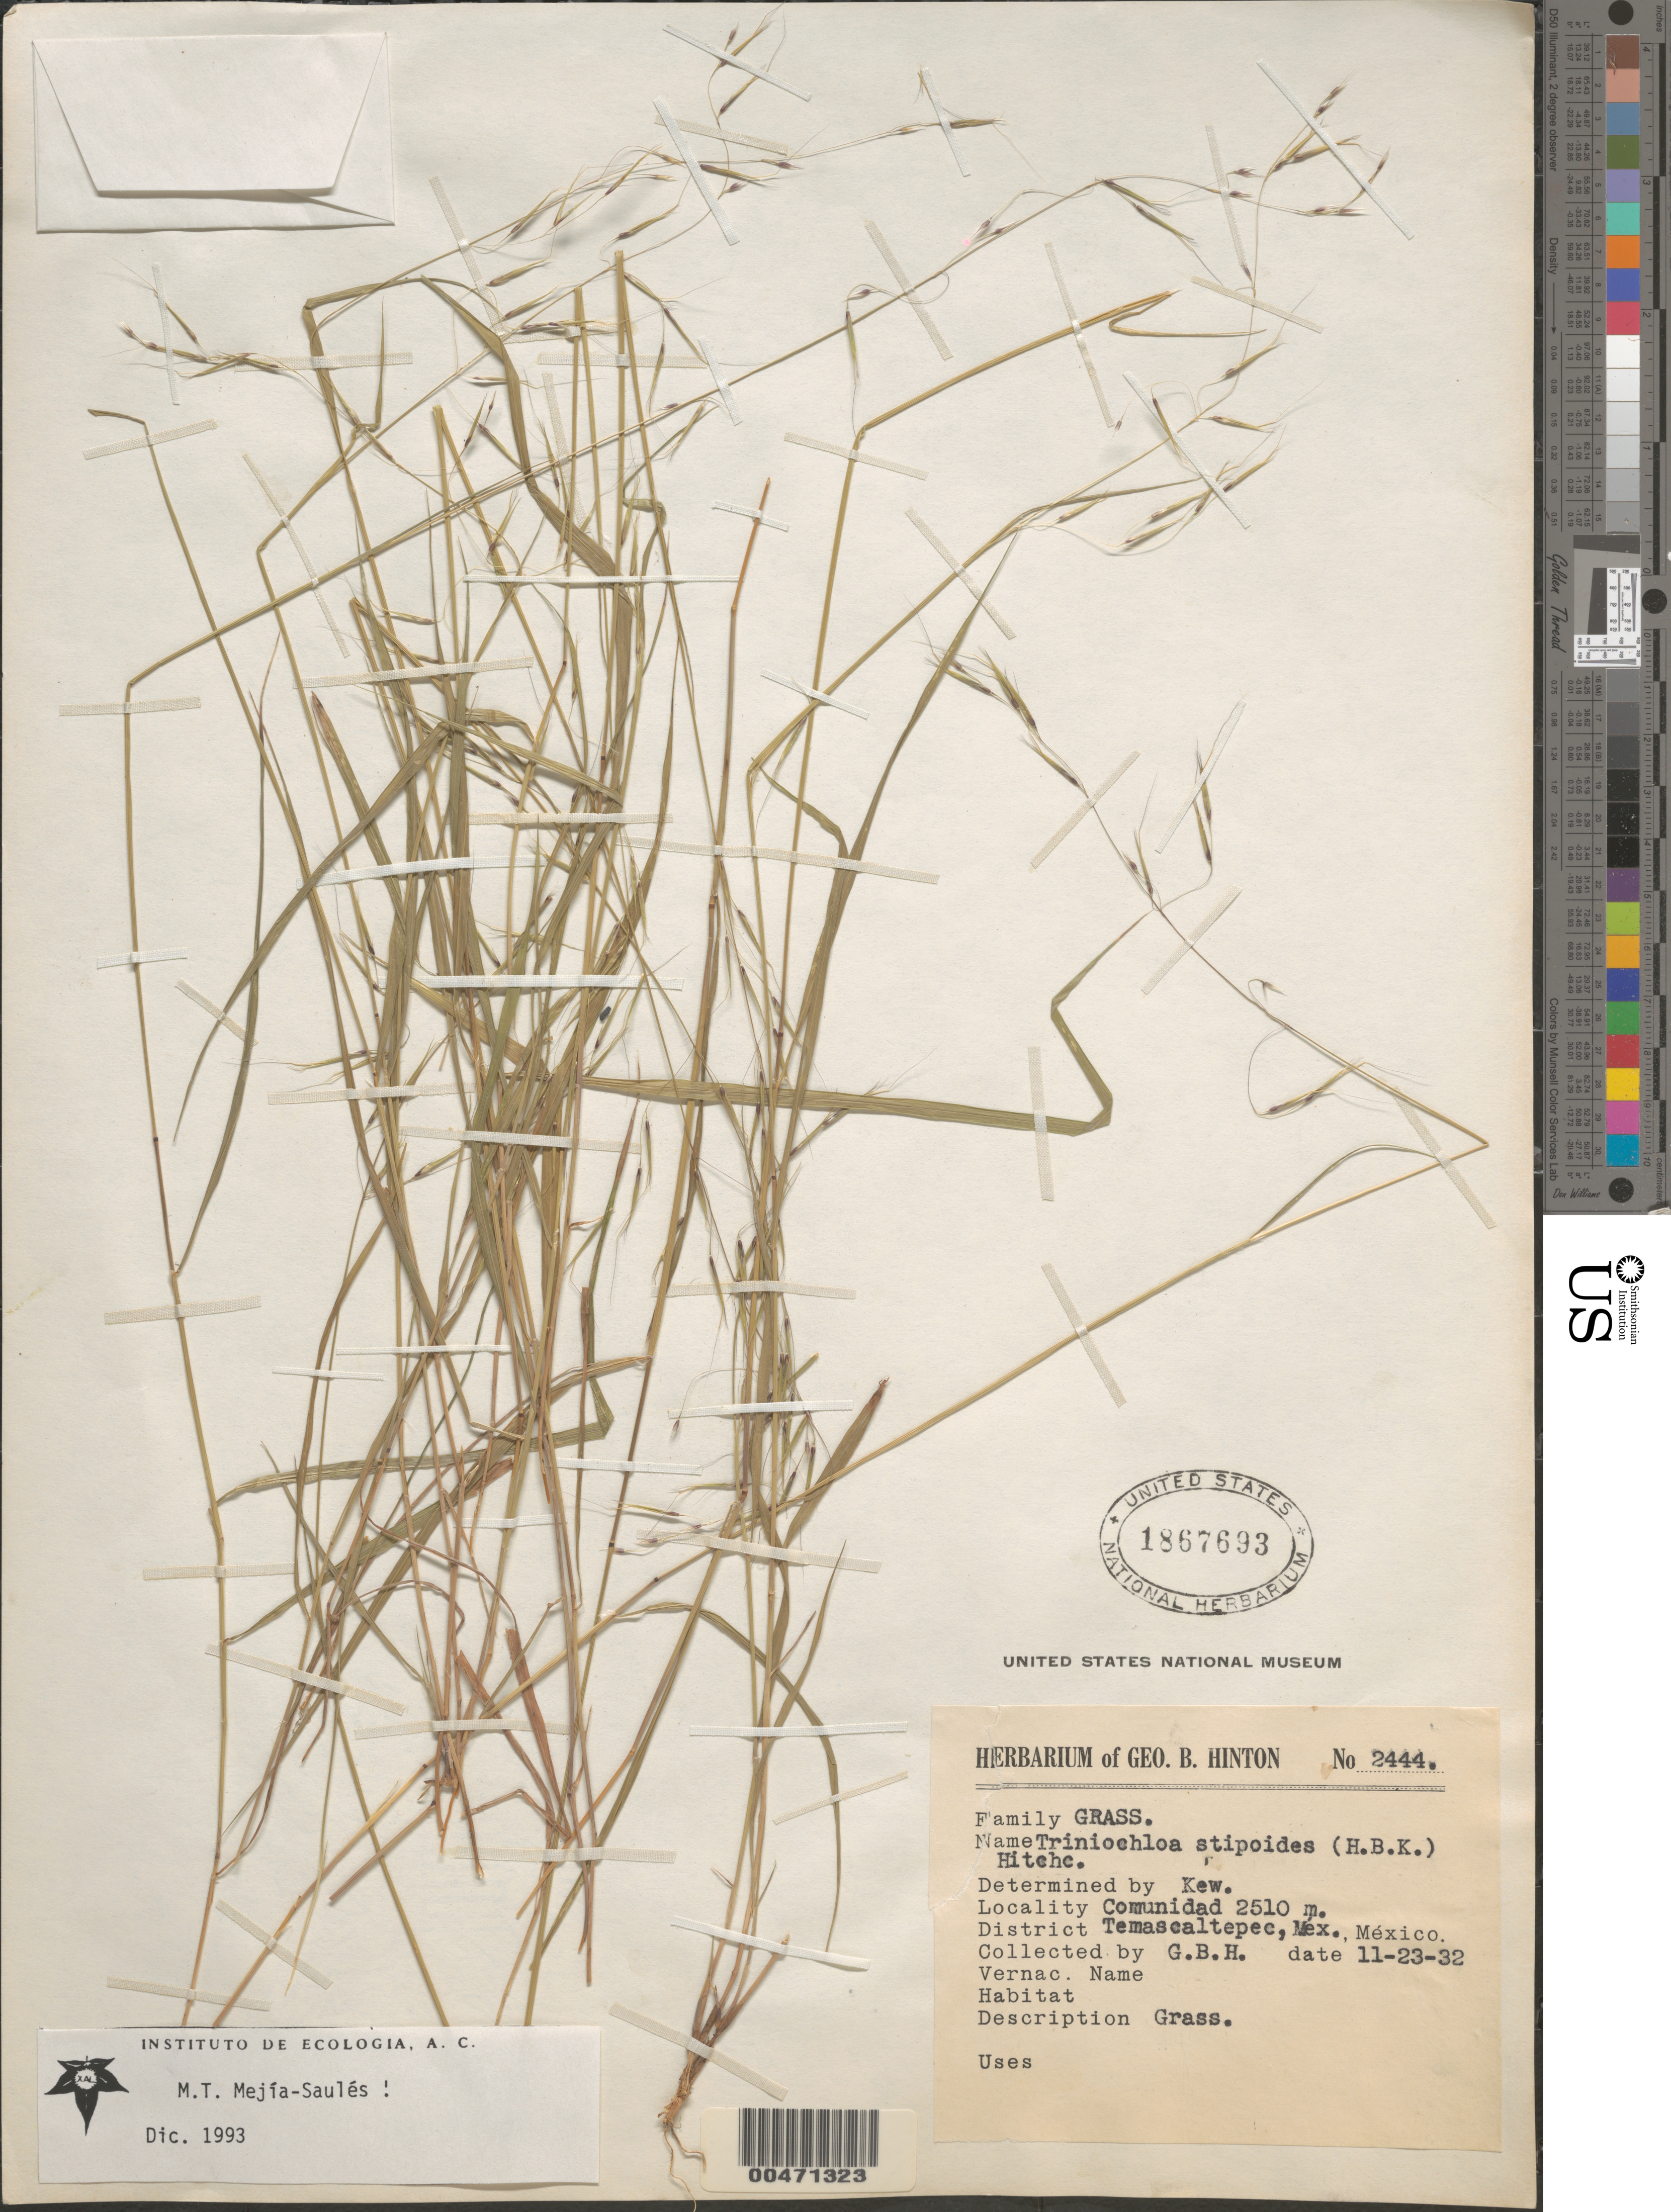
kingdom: Plantae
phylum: Tracheophyta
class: Liliopsida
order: Poales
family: Poaceae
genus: Triniochloa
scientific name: Triniochloa stipoides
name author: (Kunth) Hitchc.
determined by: Mejía-Sauls, M. T.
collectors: G. B. Hinton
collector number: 2444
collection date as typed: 23 Nov 1932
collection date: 1932-11-23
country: Mexico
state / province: México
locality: Comunidad, Dist of Temascaltepec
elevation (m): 2510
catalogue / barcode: US 1867693